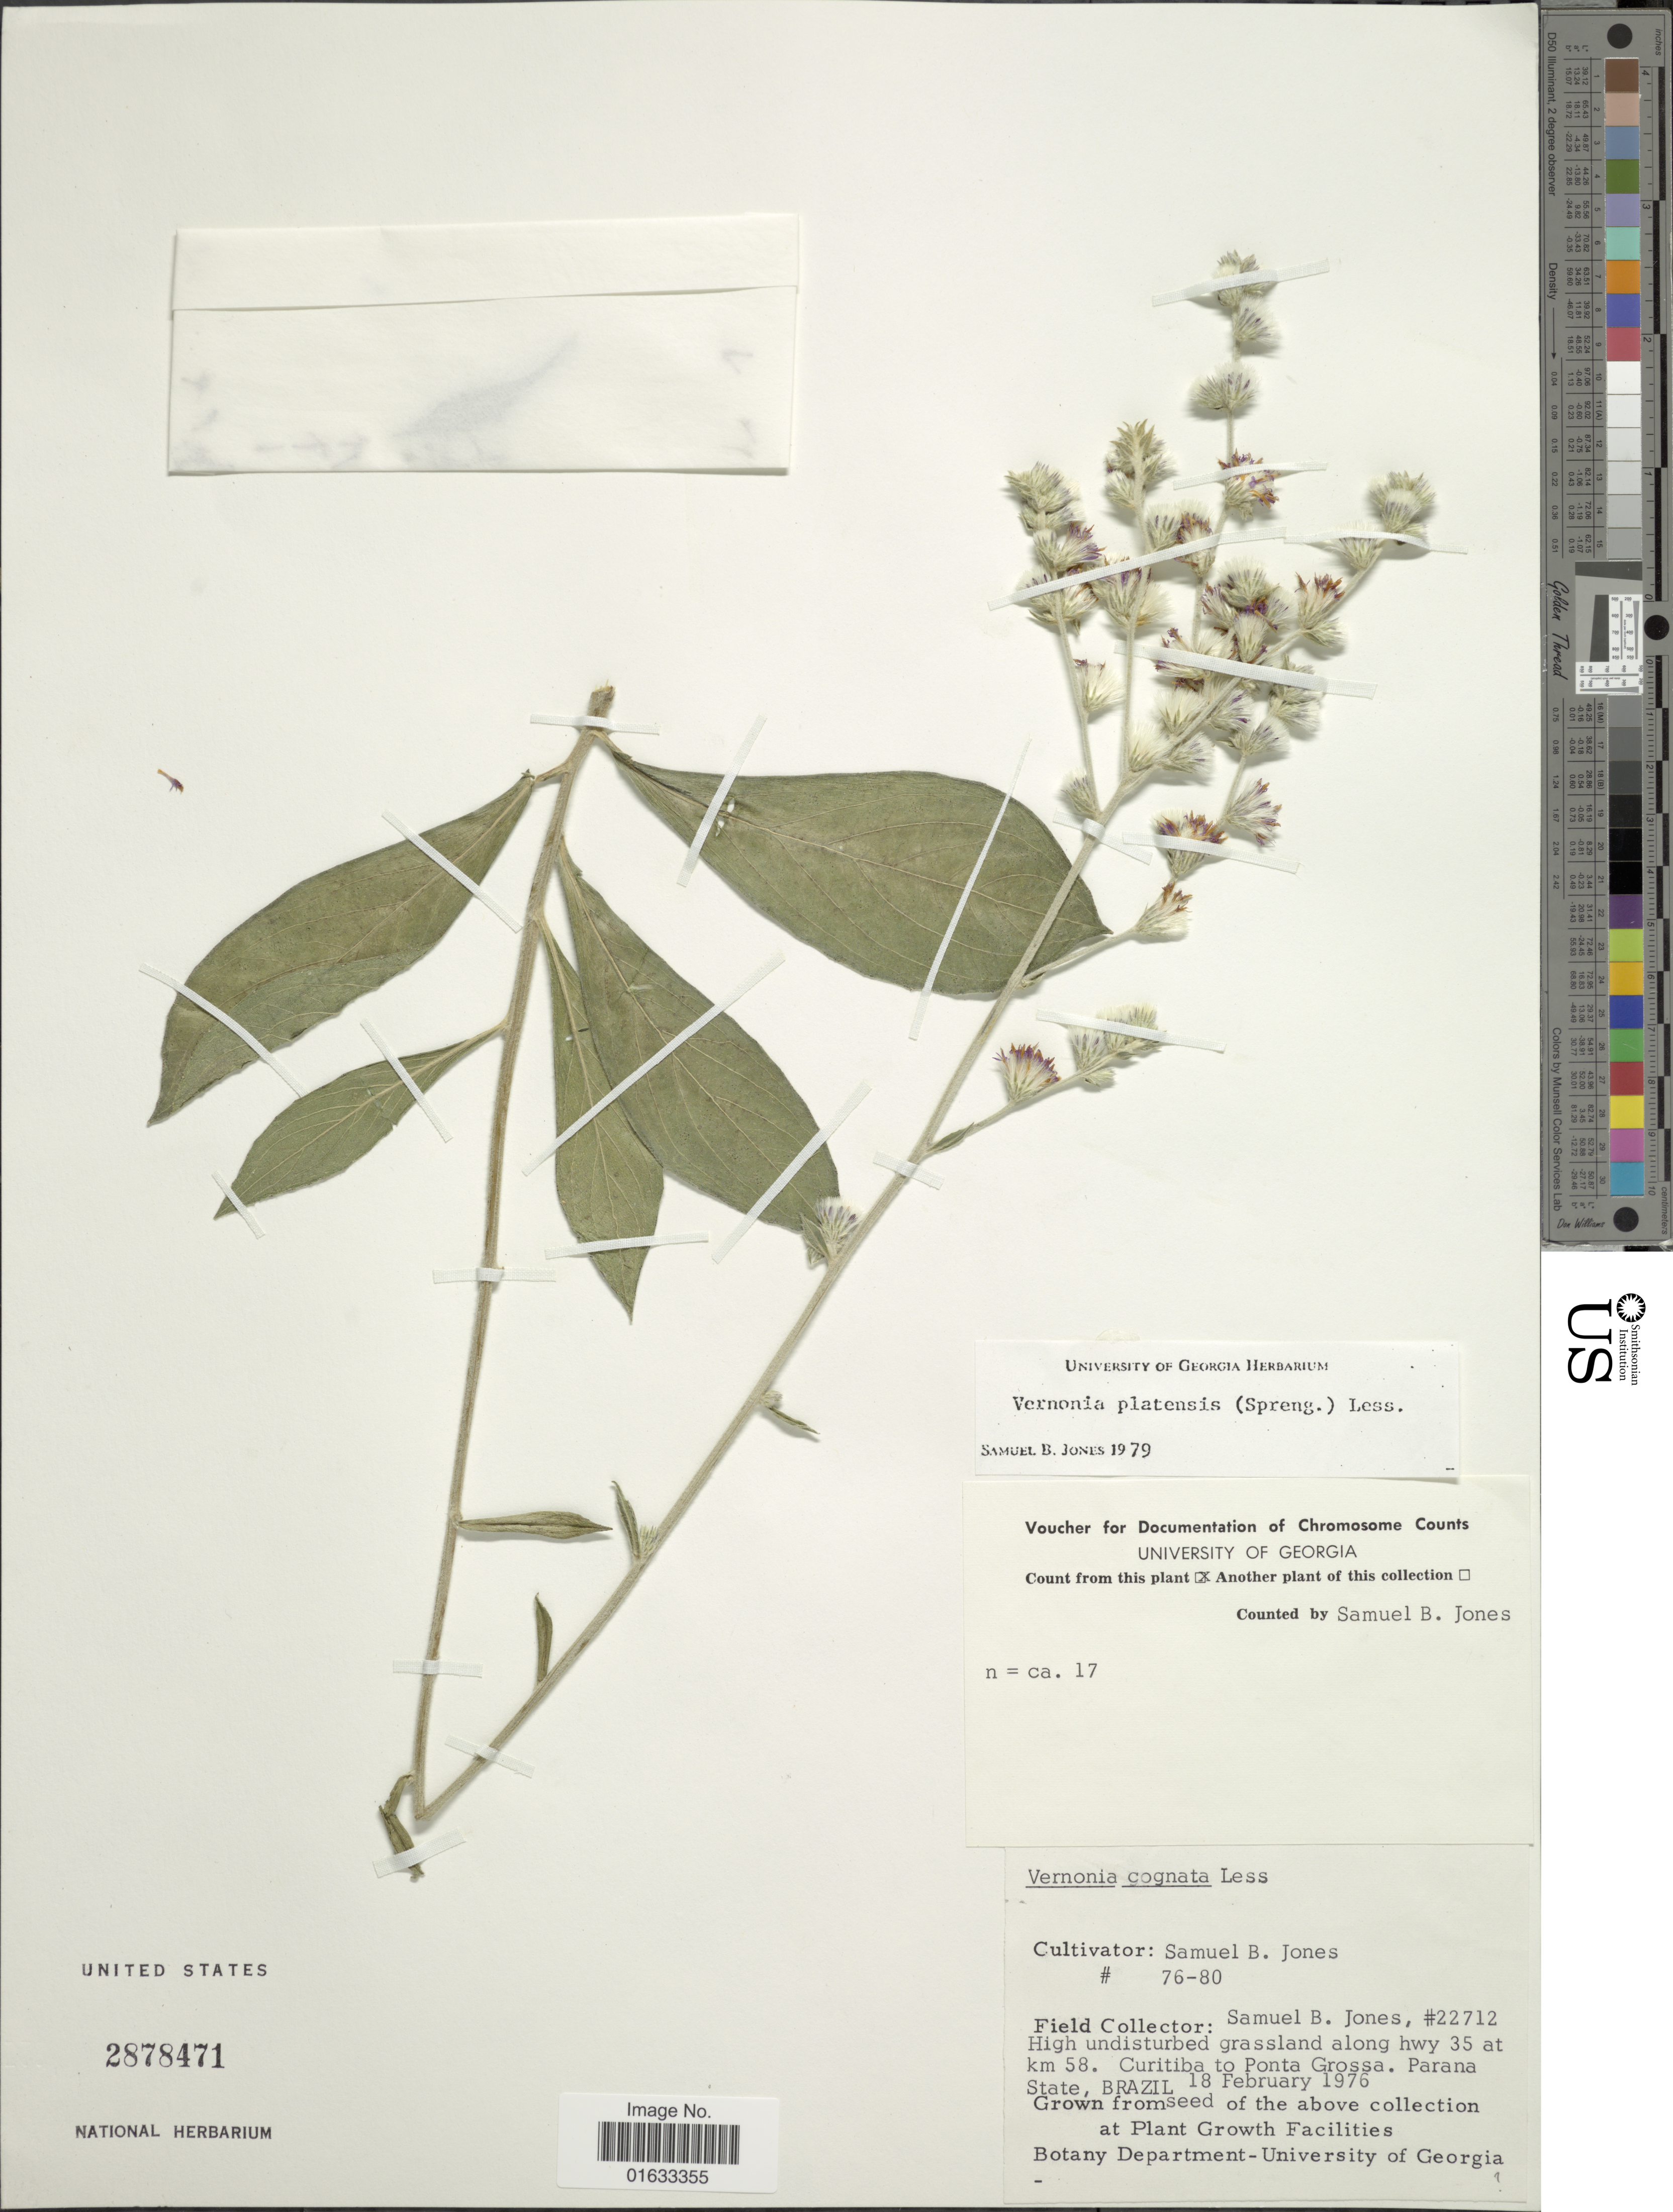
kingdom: Plantae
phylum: Tracheophyta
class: Magnoliopsida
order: Asterales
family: Asteraceae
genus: Chrysolaena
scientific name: Chrysolaena platensis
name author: (Spreng.) H. Rob.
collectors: S. B. Jones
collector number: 76-80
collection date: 1976-02-18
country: United States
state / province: Georgia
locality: Plant Growth Facilities Botany Department-University of Georgia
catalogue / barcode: US 2878471